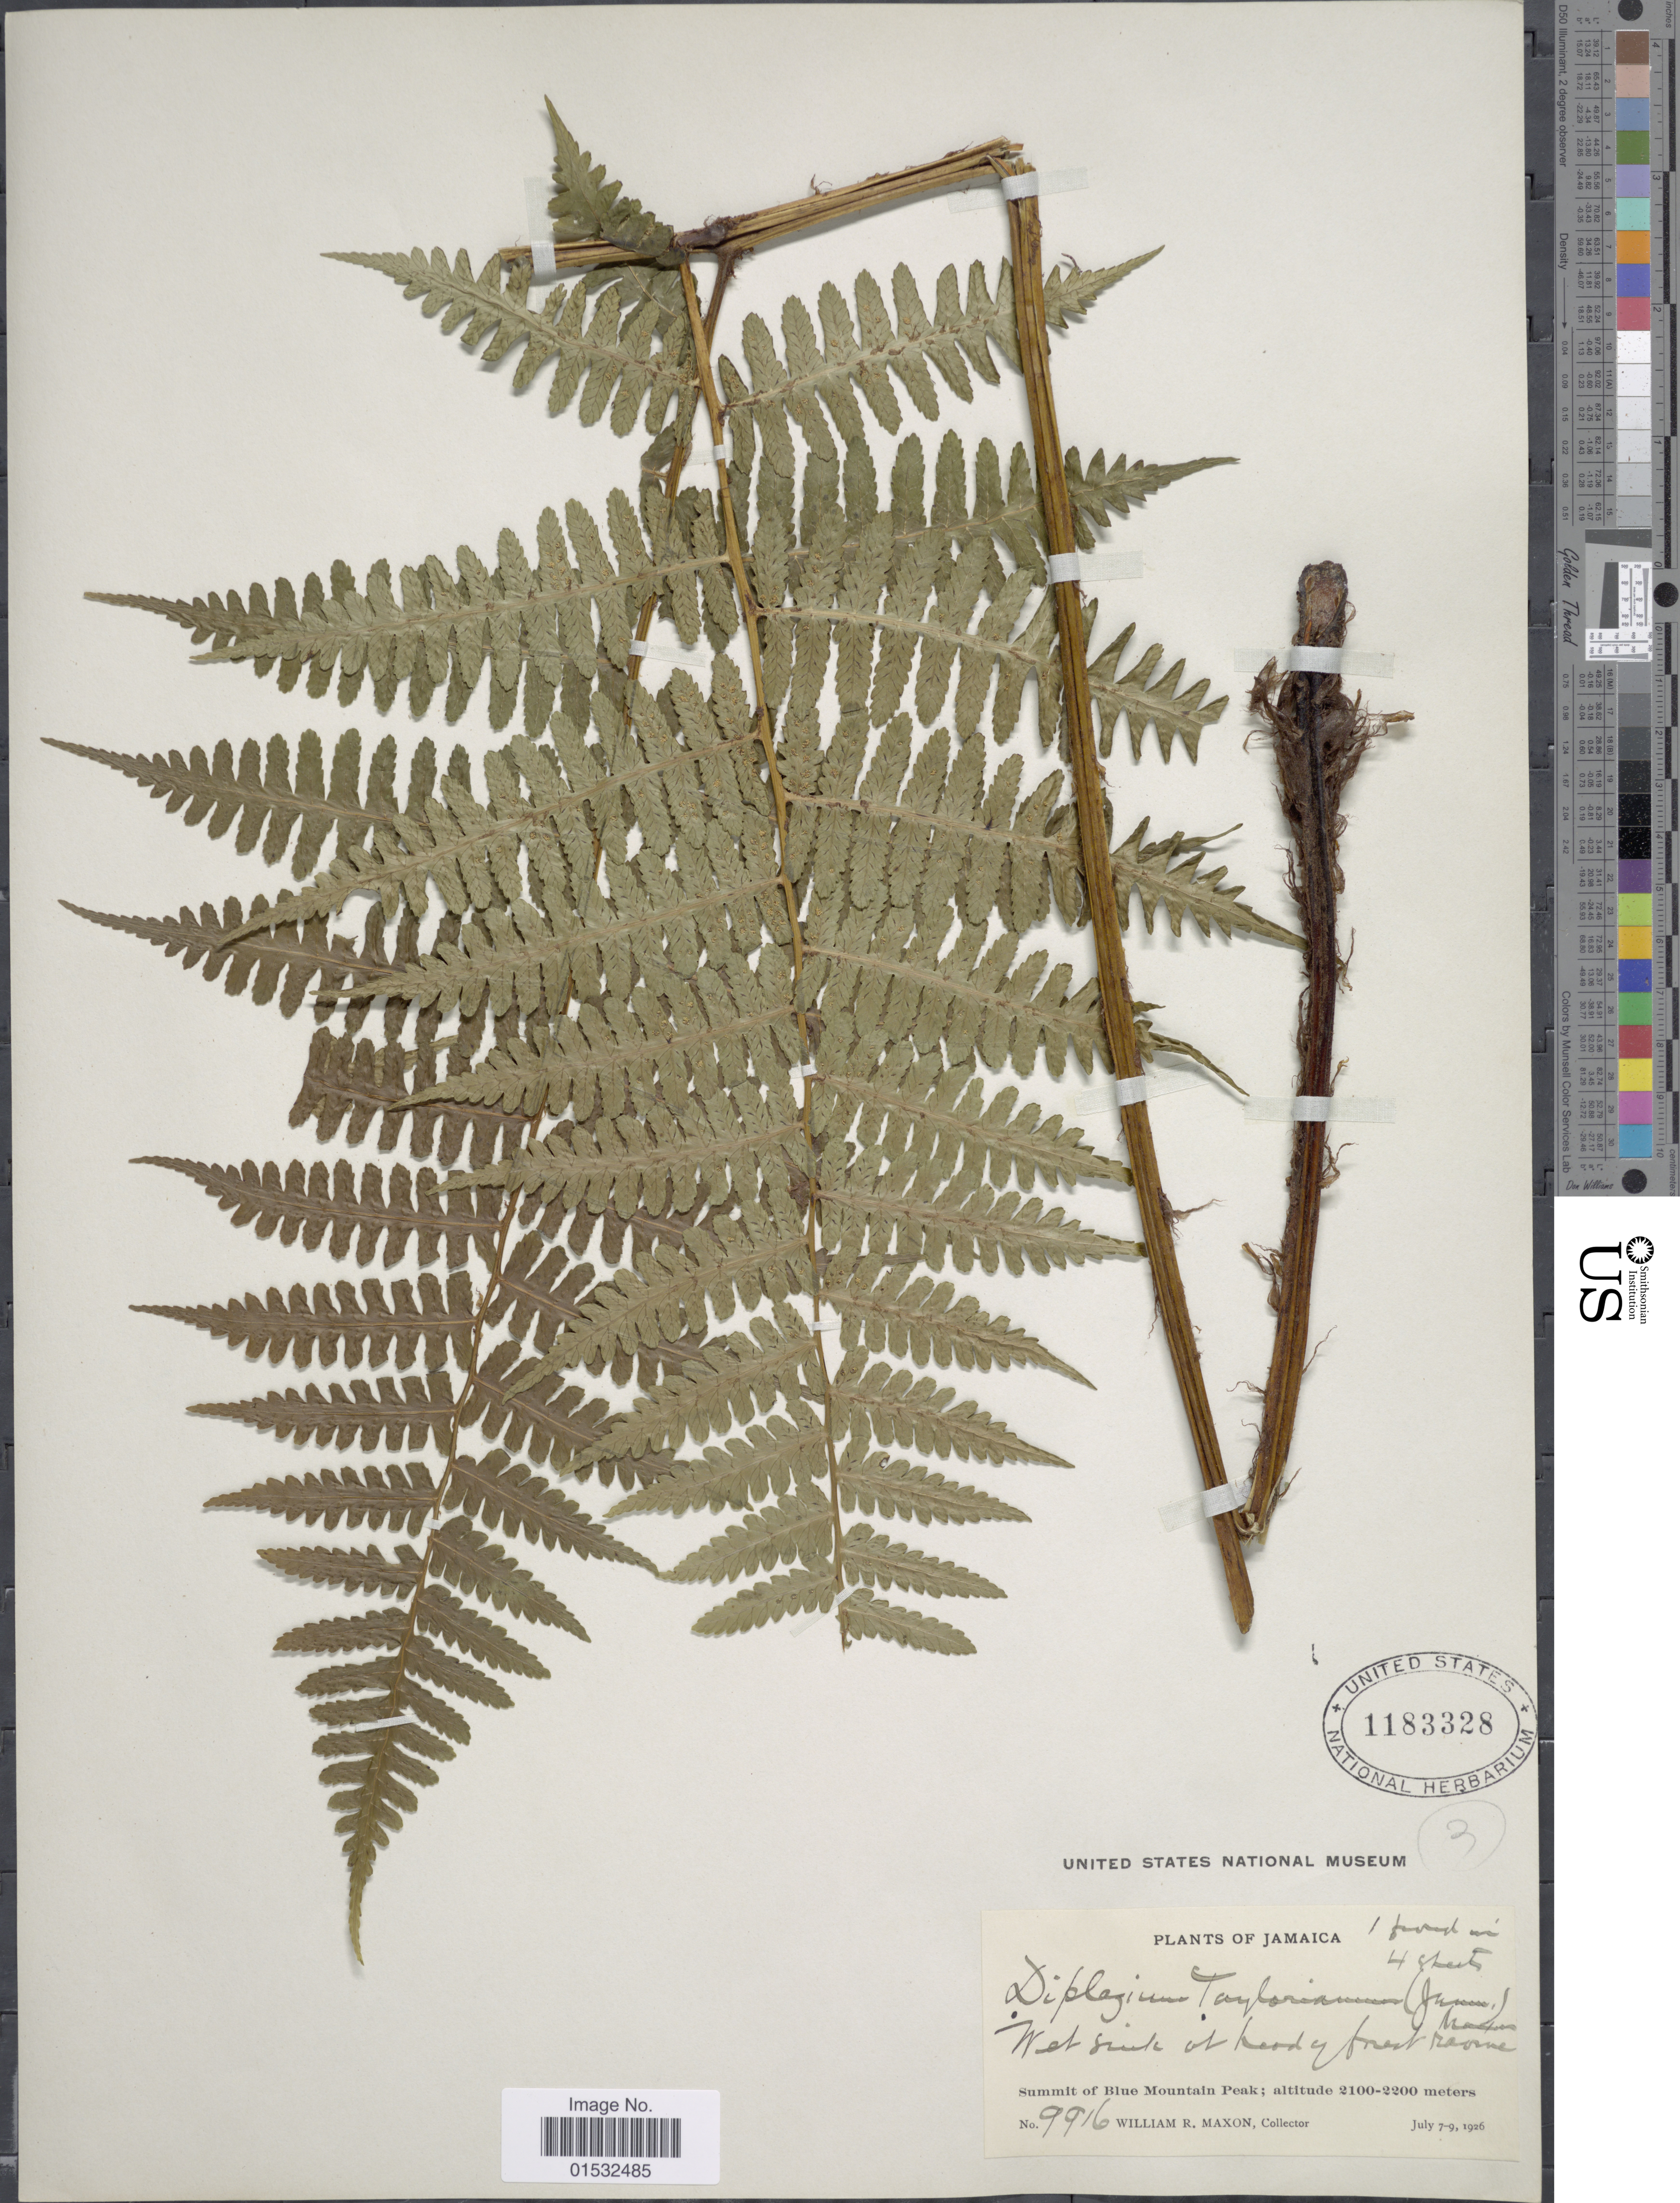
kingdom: Plantae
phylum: Tracheophyta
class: Polypodiopsida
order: Polypodiales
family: Athyriaceae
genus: Diplazium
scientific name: Diplazium taylorianum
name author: (Jenman) Maxon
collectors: W. R. Maxon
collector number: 9916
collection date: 1926-07-07/1926-07-09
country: Jamaica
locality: Summit of Blue Mountain Peak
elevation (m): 2100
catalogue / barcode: US 1183328